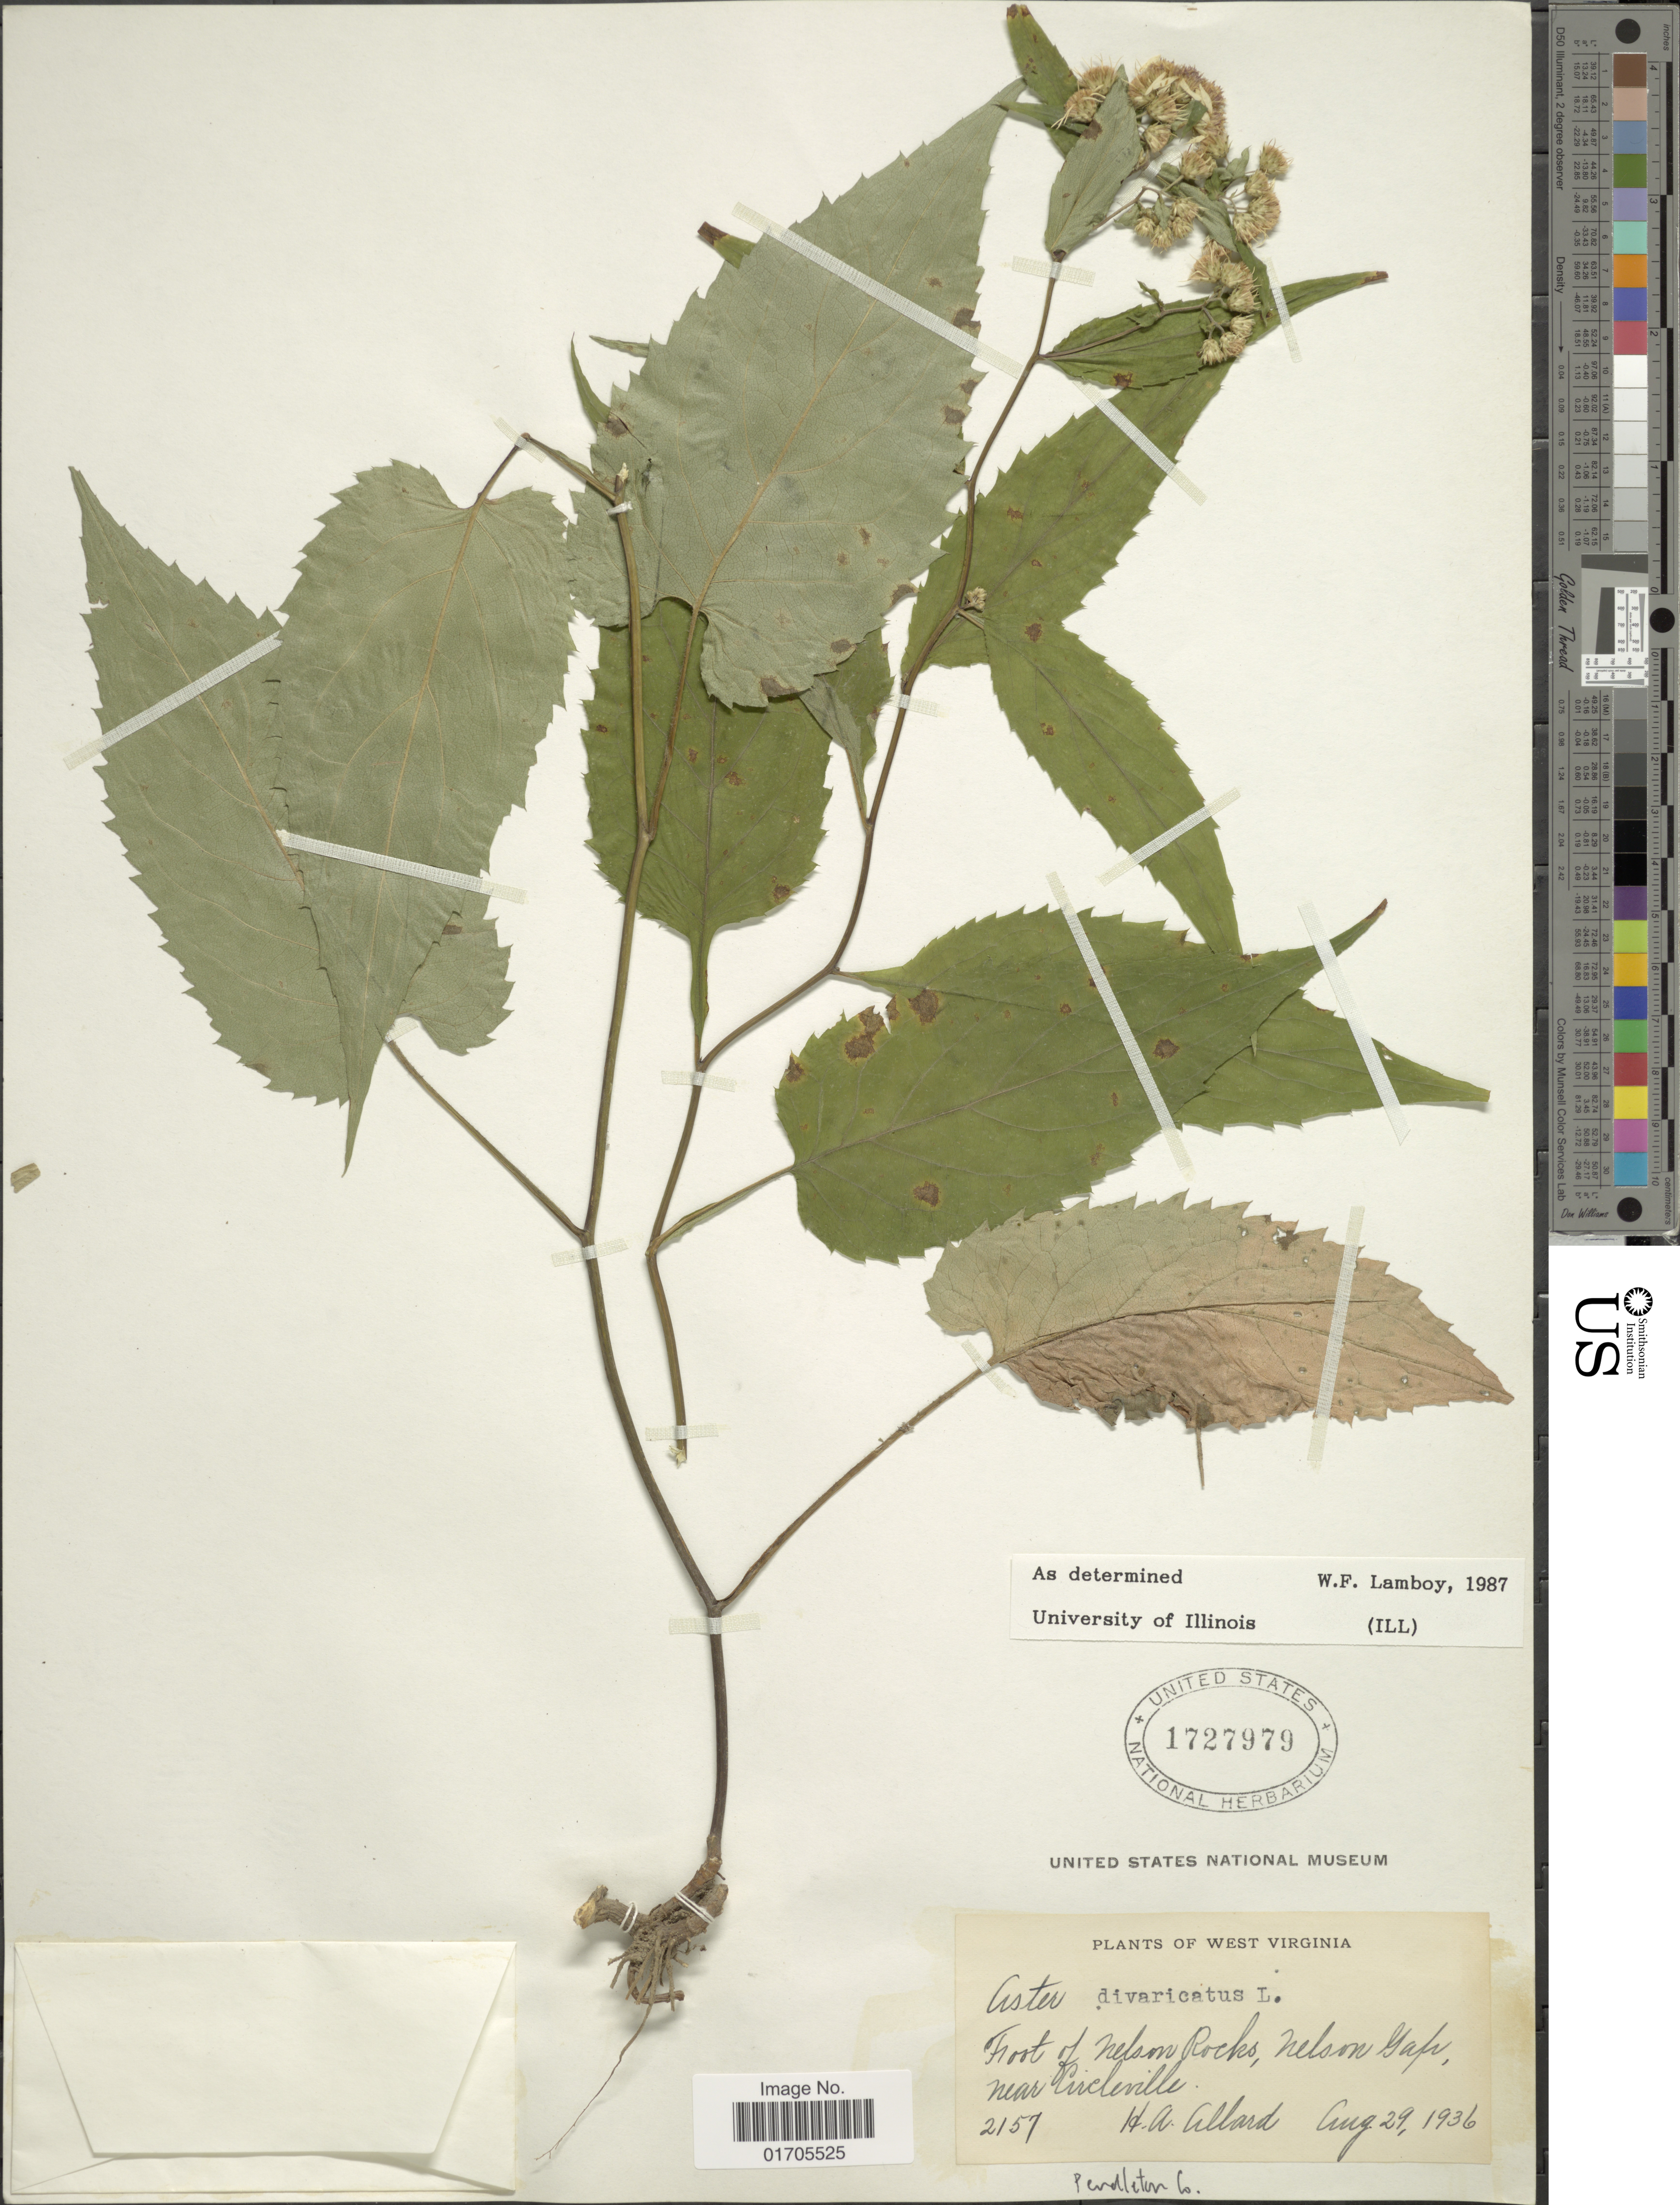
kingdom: Plantae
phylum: Tracheophyta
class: Magnoliopsida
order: Asterales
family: Asteraceae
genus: Eurybia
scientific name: Eurybia divaricata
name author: (L.) G.L. Nesom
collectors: H. A. Allard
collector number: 2157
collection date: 1936-08-29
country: United States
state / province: West Virginia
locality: West Virginia. Foot of Nelson Rocks, Nelson Gap, near Circleville.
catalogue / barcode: US 1727979